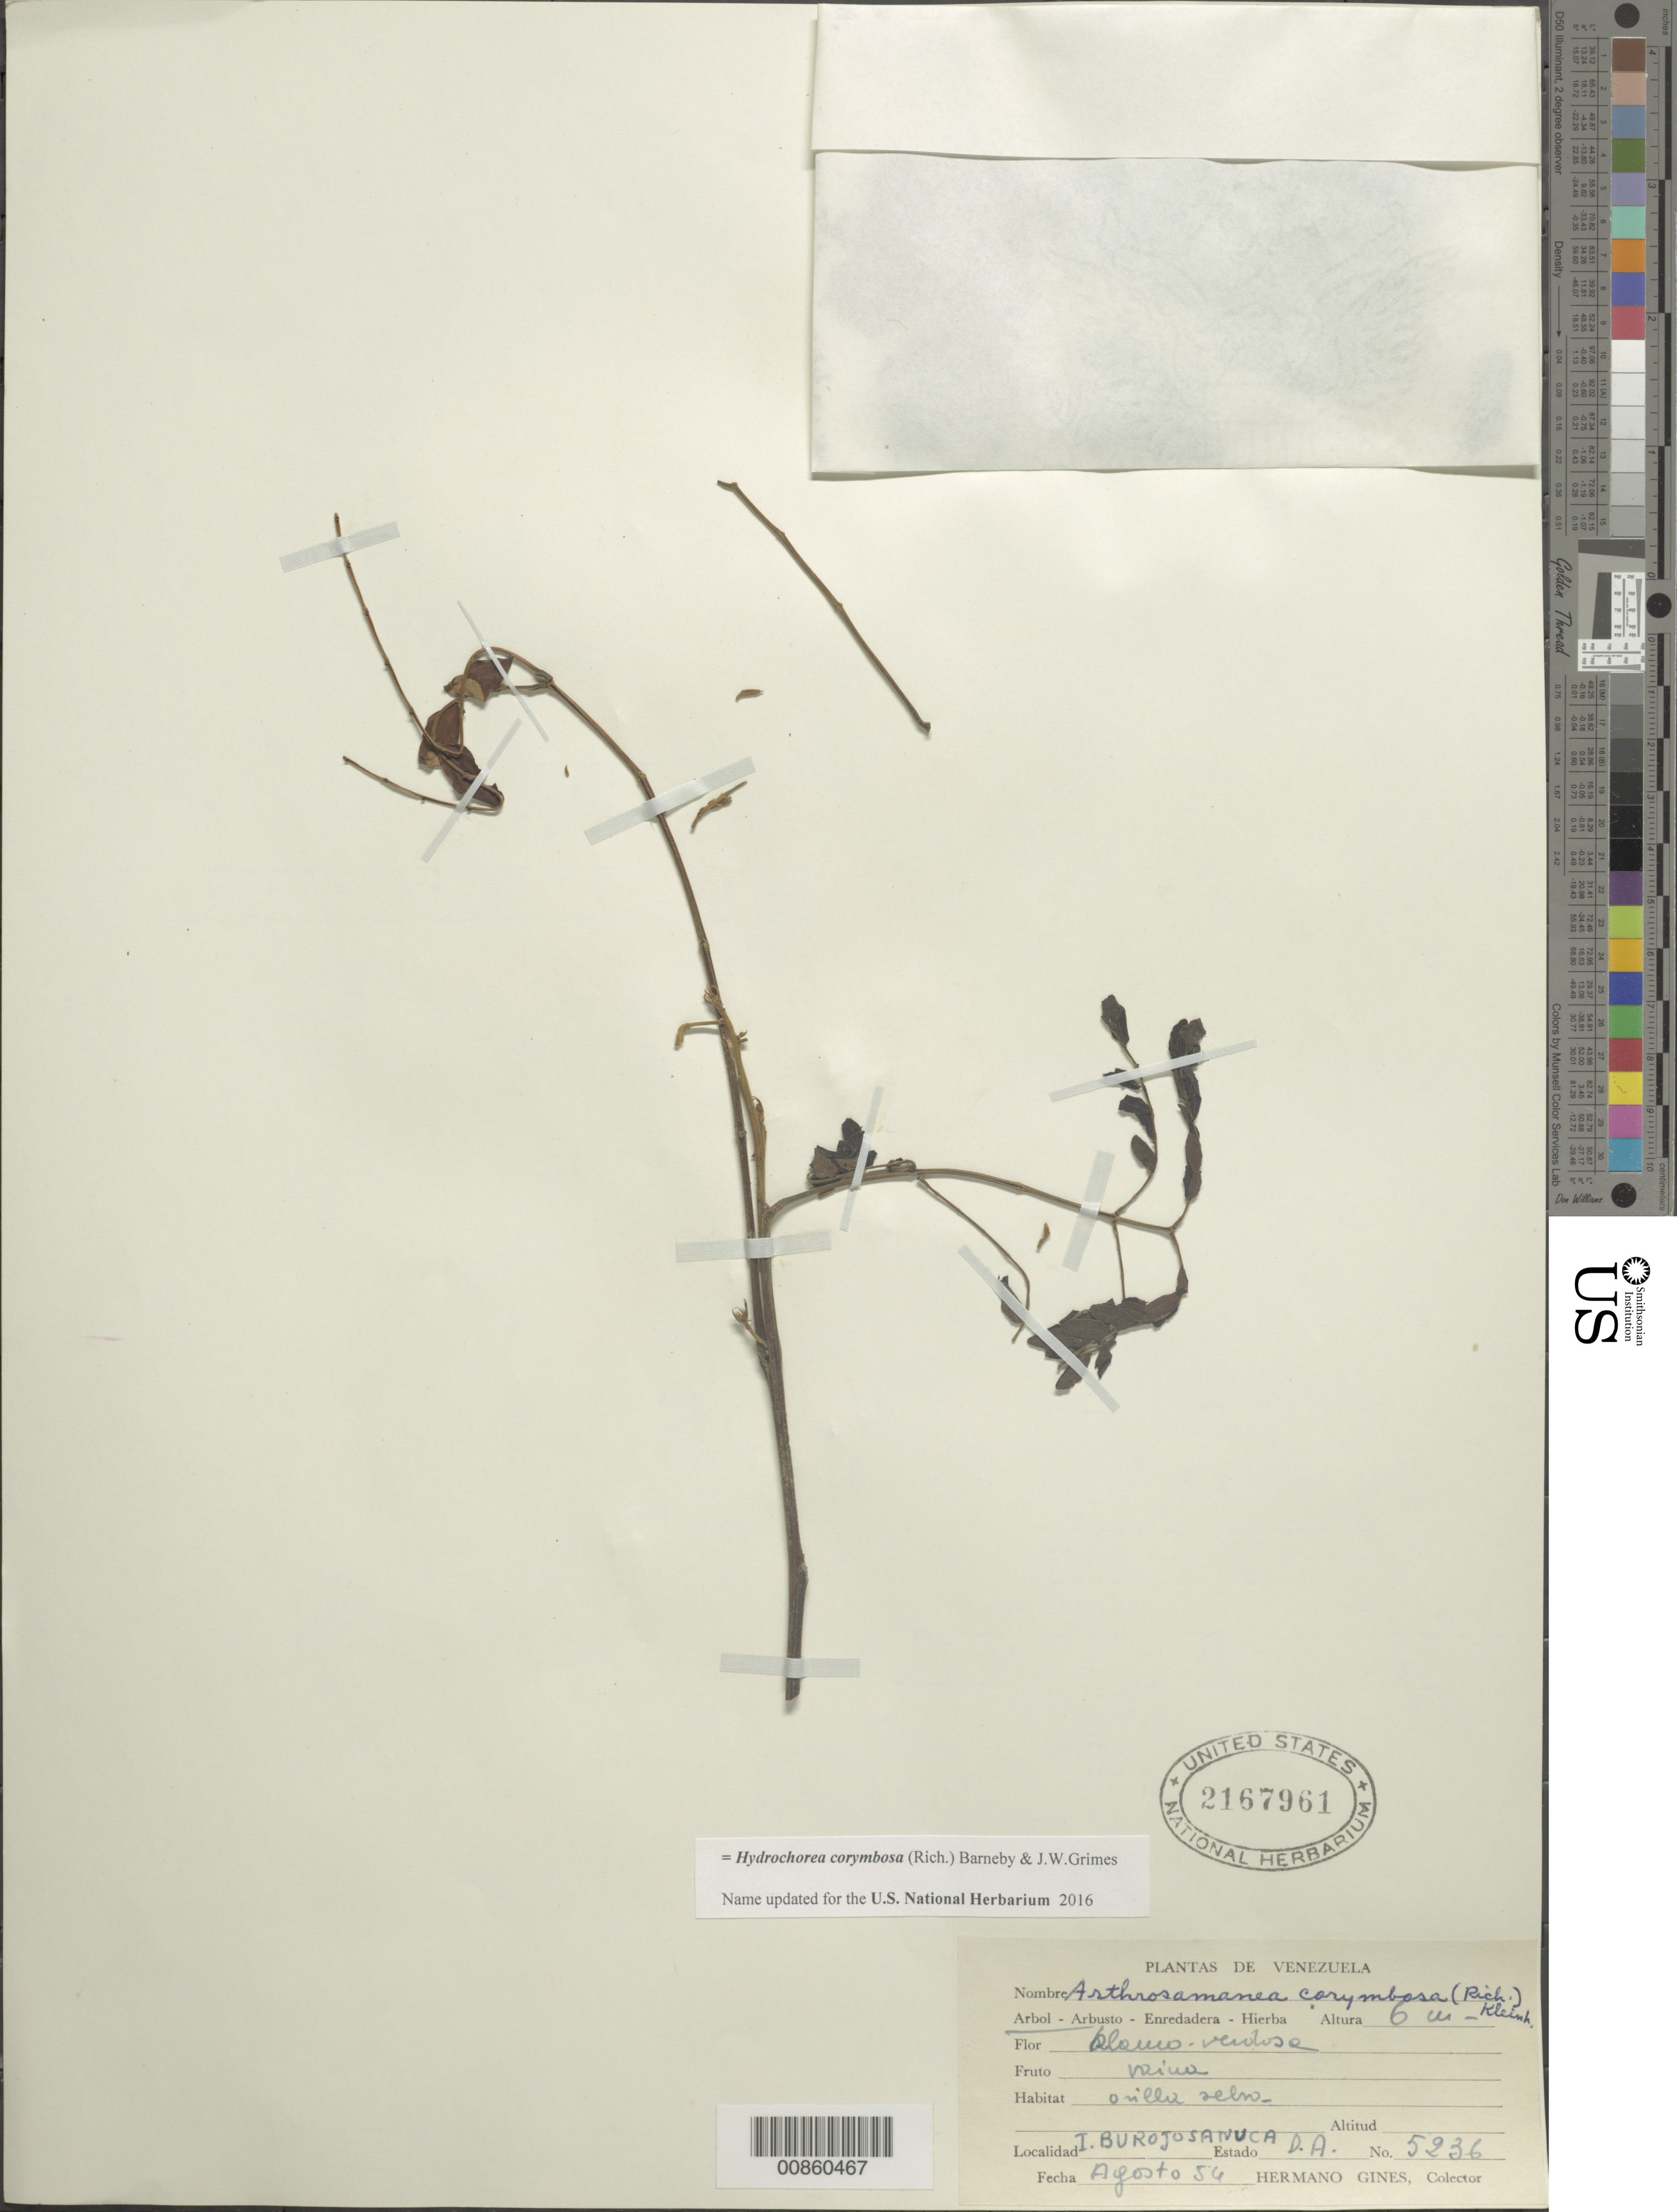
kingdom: Plantae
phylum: Tracheophyta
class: Magnoliopsida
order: Fabales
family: Fabaceae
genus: Hydrochorea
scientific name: Hydrochorea corymbosa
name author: (Rich.) Barneby & J.W. Grimes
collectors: H. Gines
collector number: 5236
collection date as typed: Aug-54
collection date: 1954-08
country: Venezuela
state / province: Delta Amacuro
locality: Isla Burojoida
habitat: Orilla selva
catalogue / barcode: US 2167961